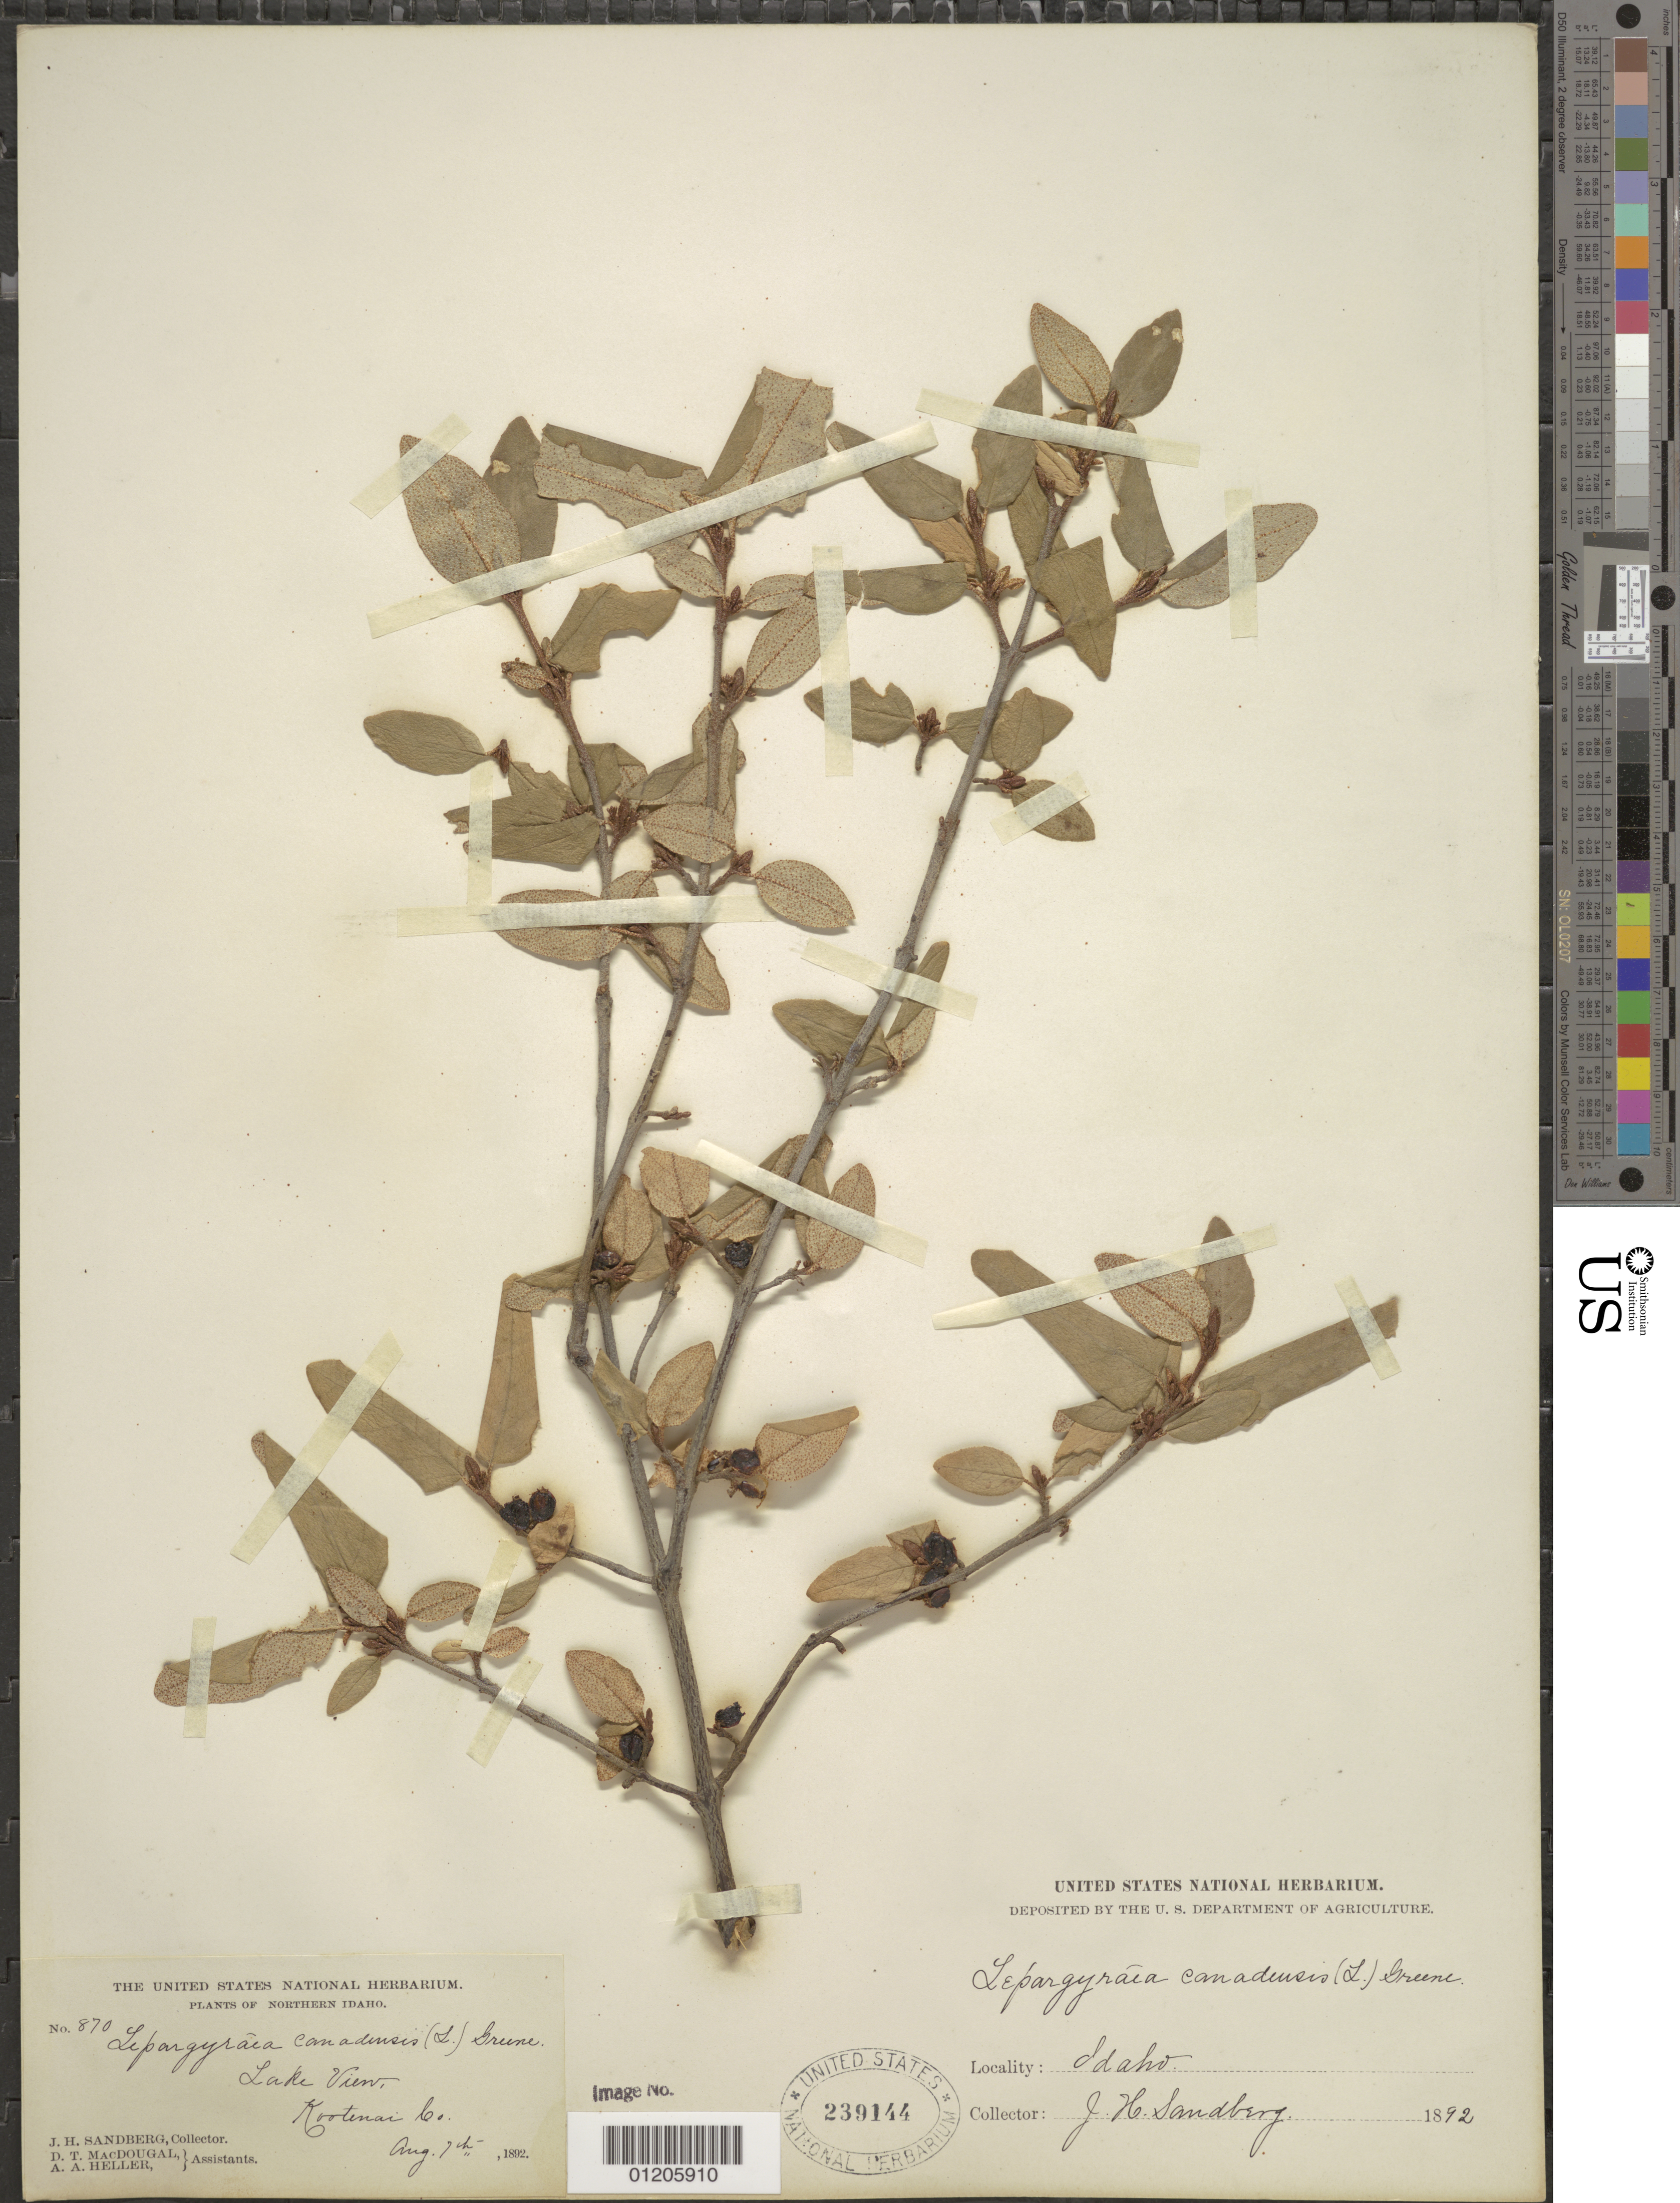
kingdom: Plantae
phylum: Tracheophyta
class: Magnoliopsida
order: Rosales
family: Elaeagnaceae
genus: Shepherdia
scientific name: Shepherdia canadensis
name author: (L.) Nutt.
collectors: J. H. Sandberg, J. M. MacDougal & A. A. Heller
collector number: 870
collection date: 1892-08-07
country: United States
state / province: Idaho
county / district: Kootenai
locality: Lakeview, Northern Idaho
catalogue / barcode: US 239144